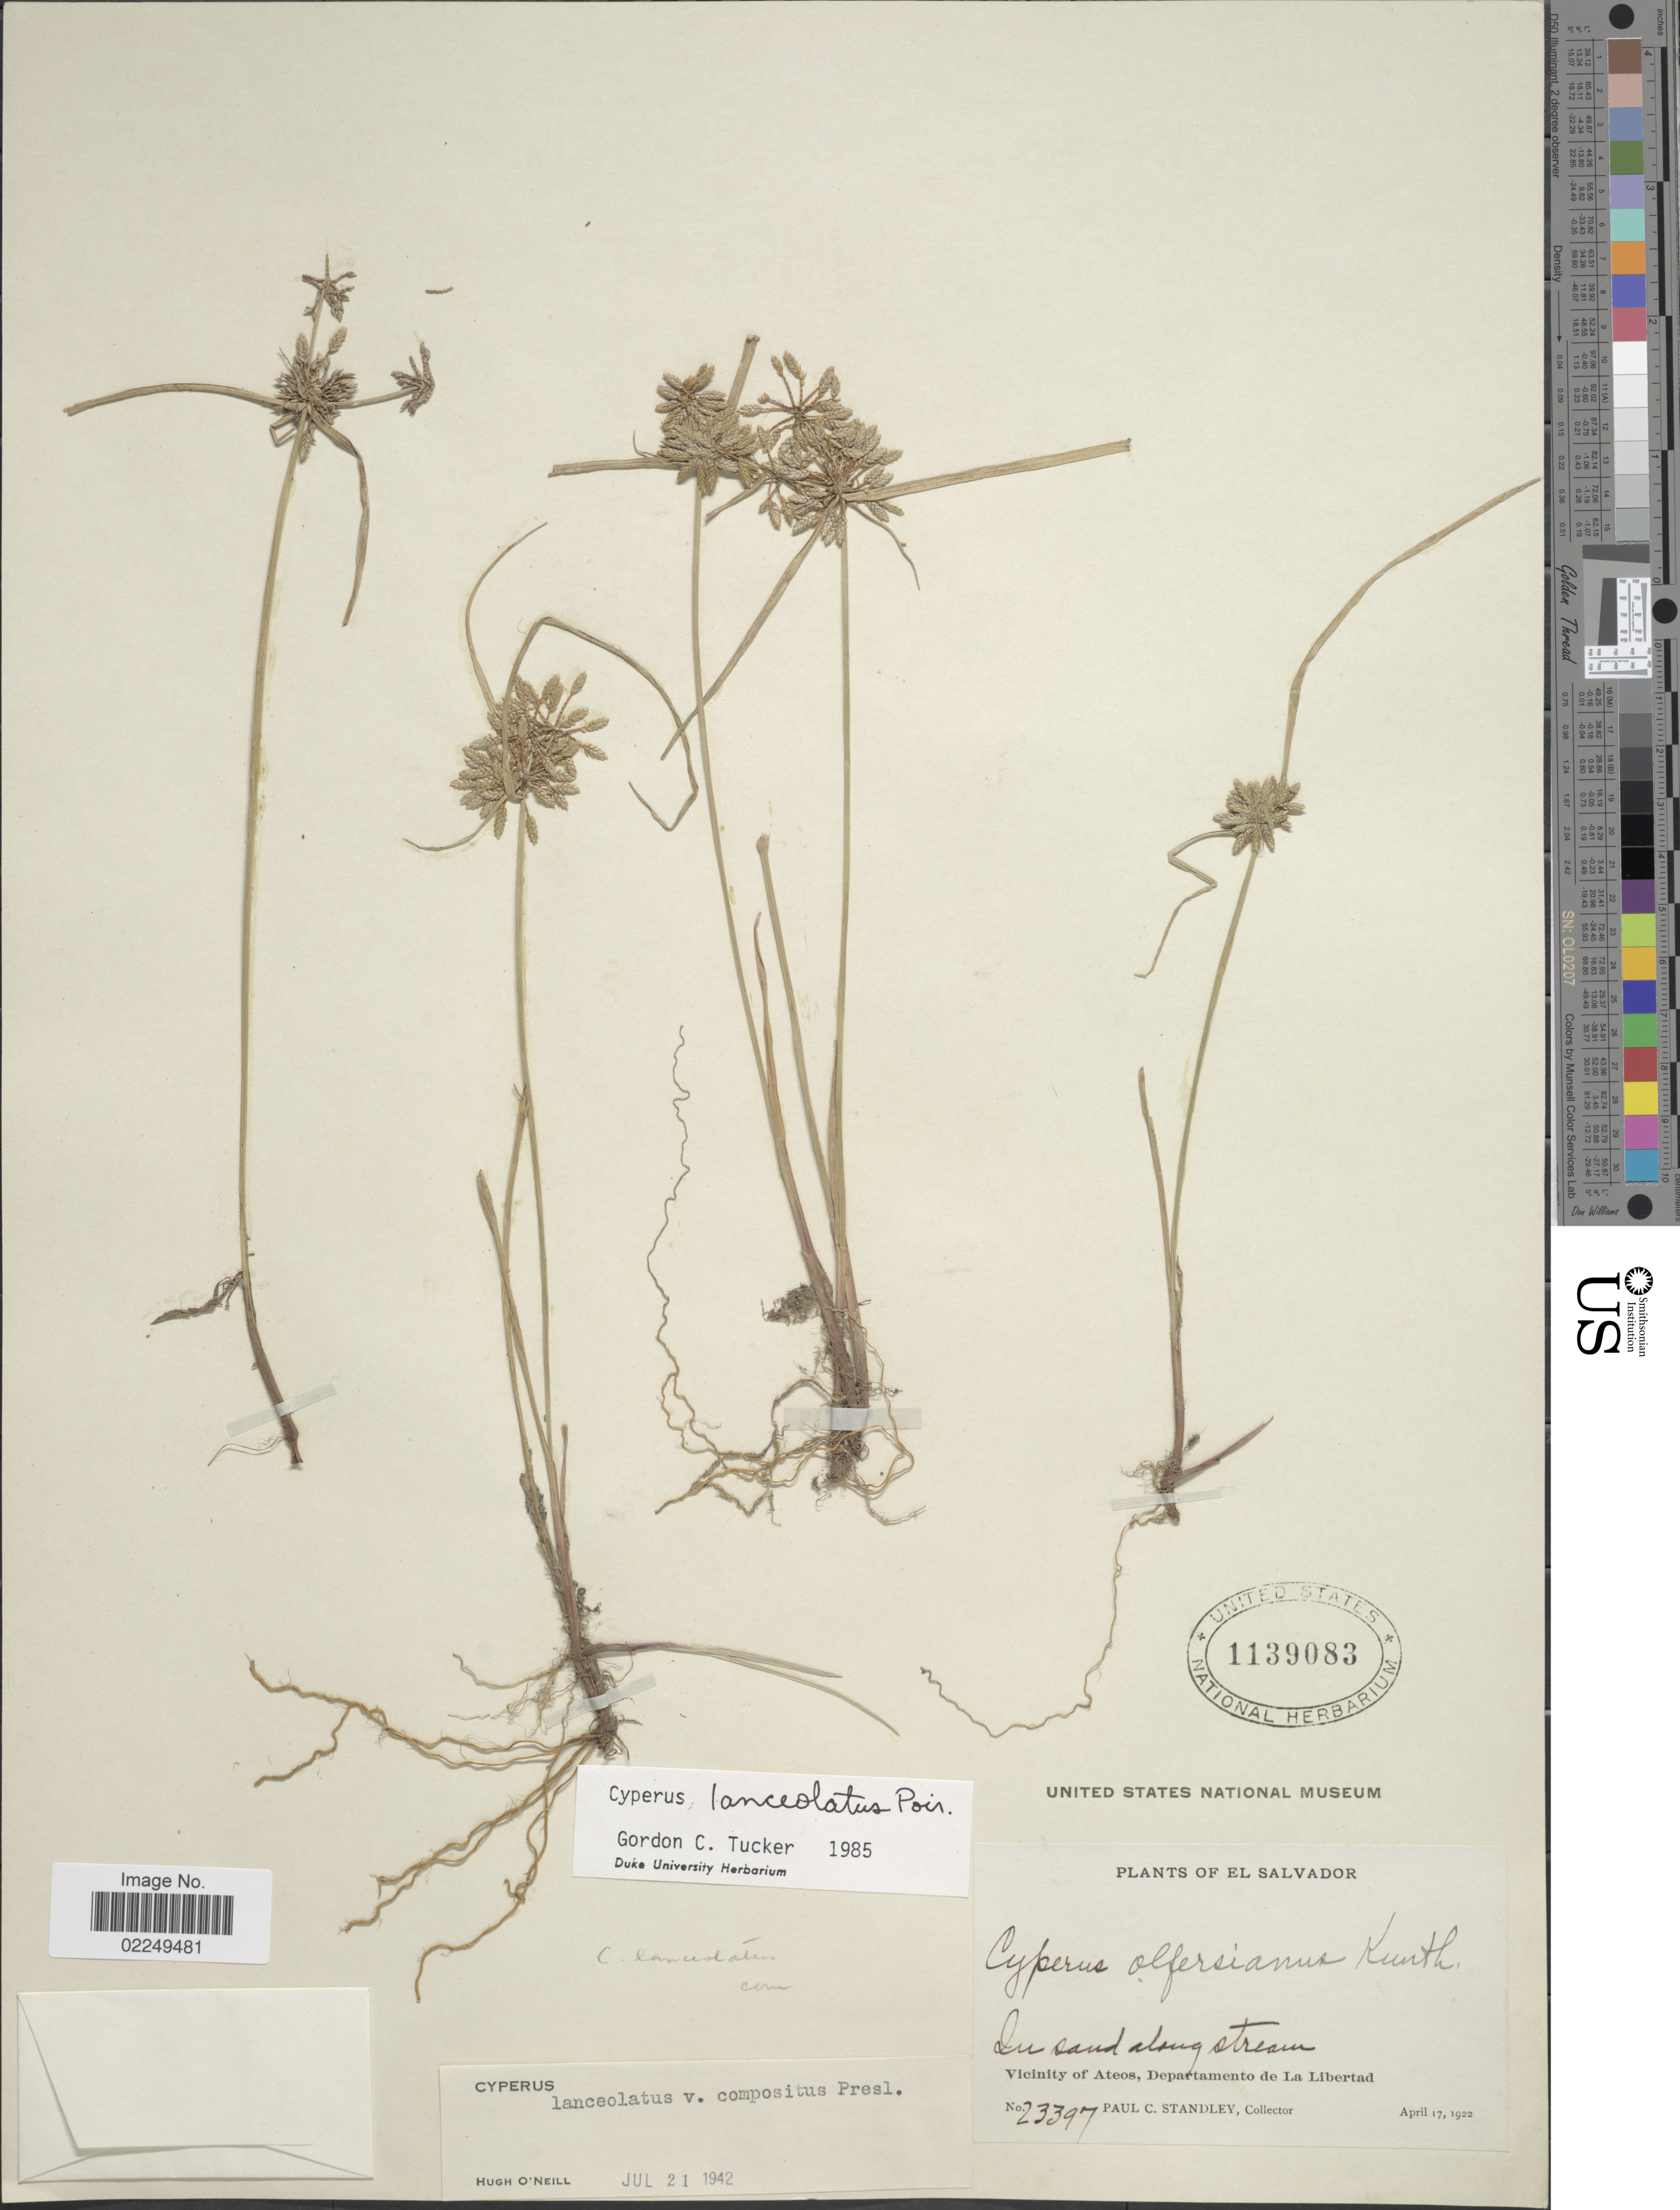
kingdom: Plantae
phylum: Tracheophyta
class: Liliopsida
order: Poales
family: Cyperaceae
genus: Cyperus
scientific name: Cyperus lanceolatus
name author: Poir.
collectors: P. C. Standley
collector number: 23397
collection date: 1922-04-17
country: El Salvador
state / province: La Libertad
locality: Vicinity of Ateos, Departamento de La Libertad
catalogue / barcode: US 1139083